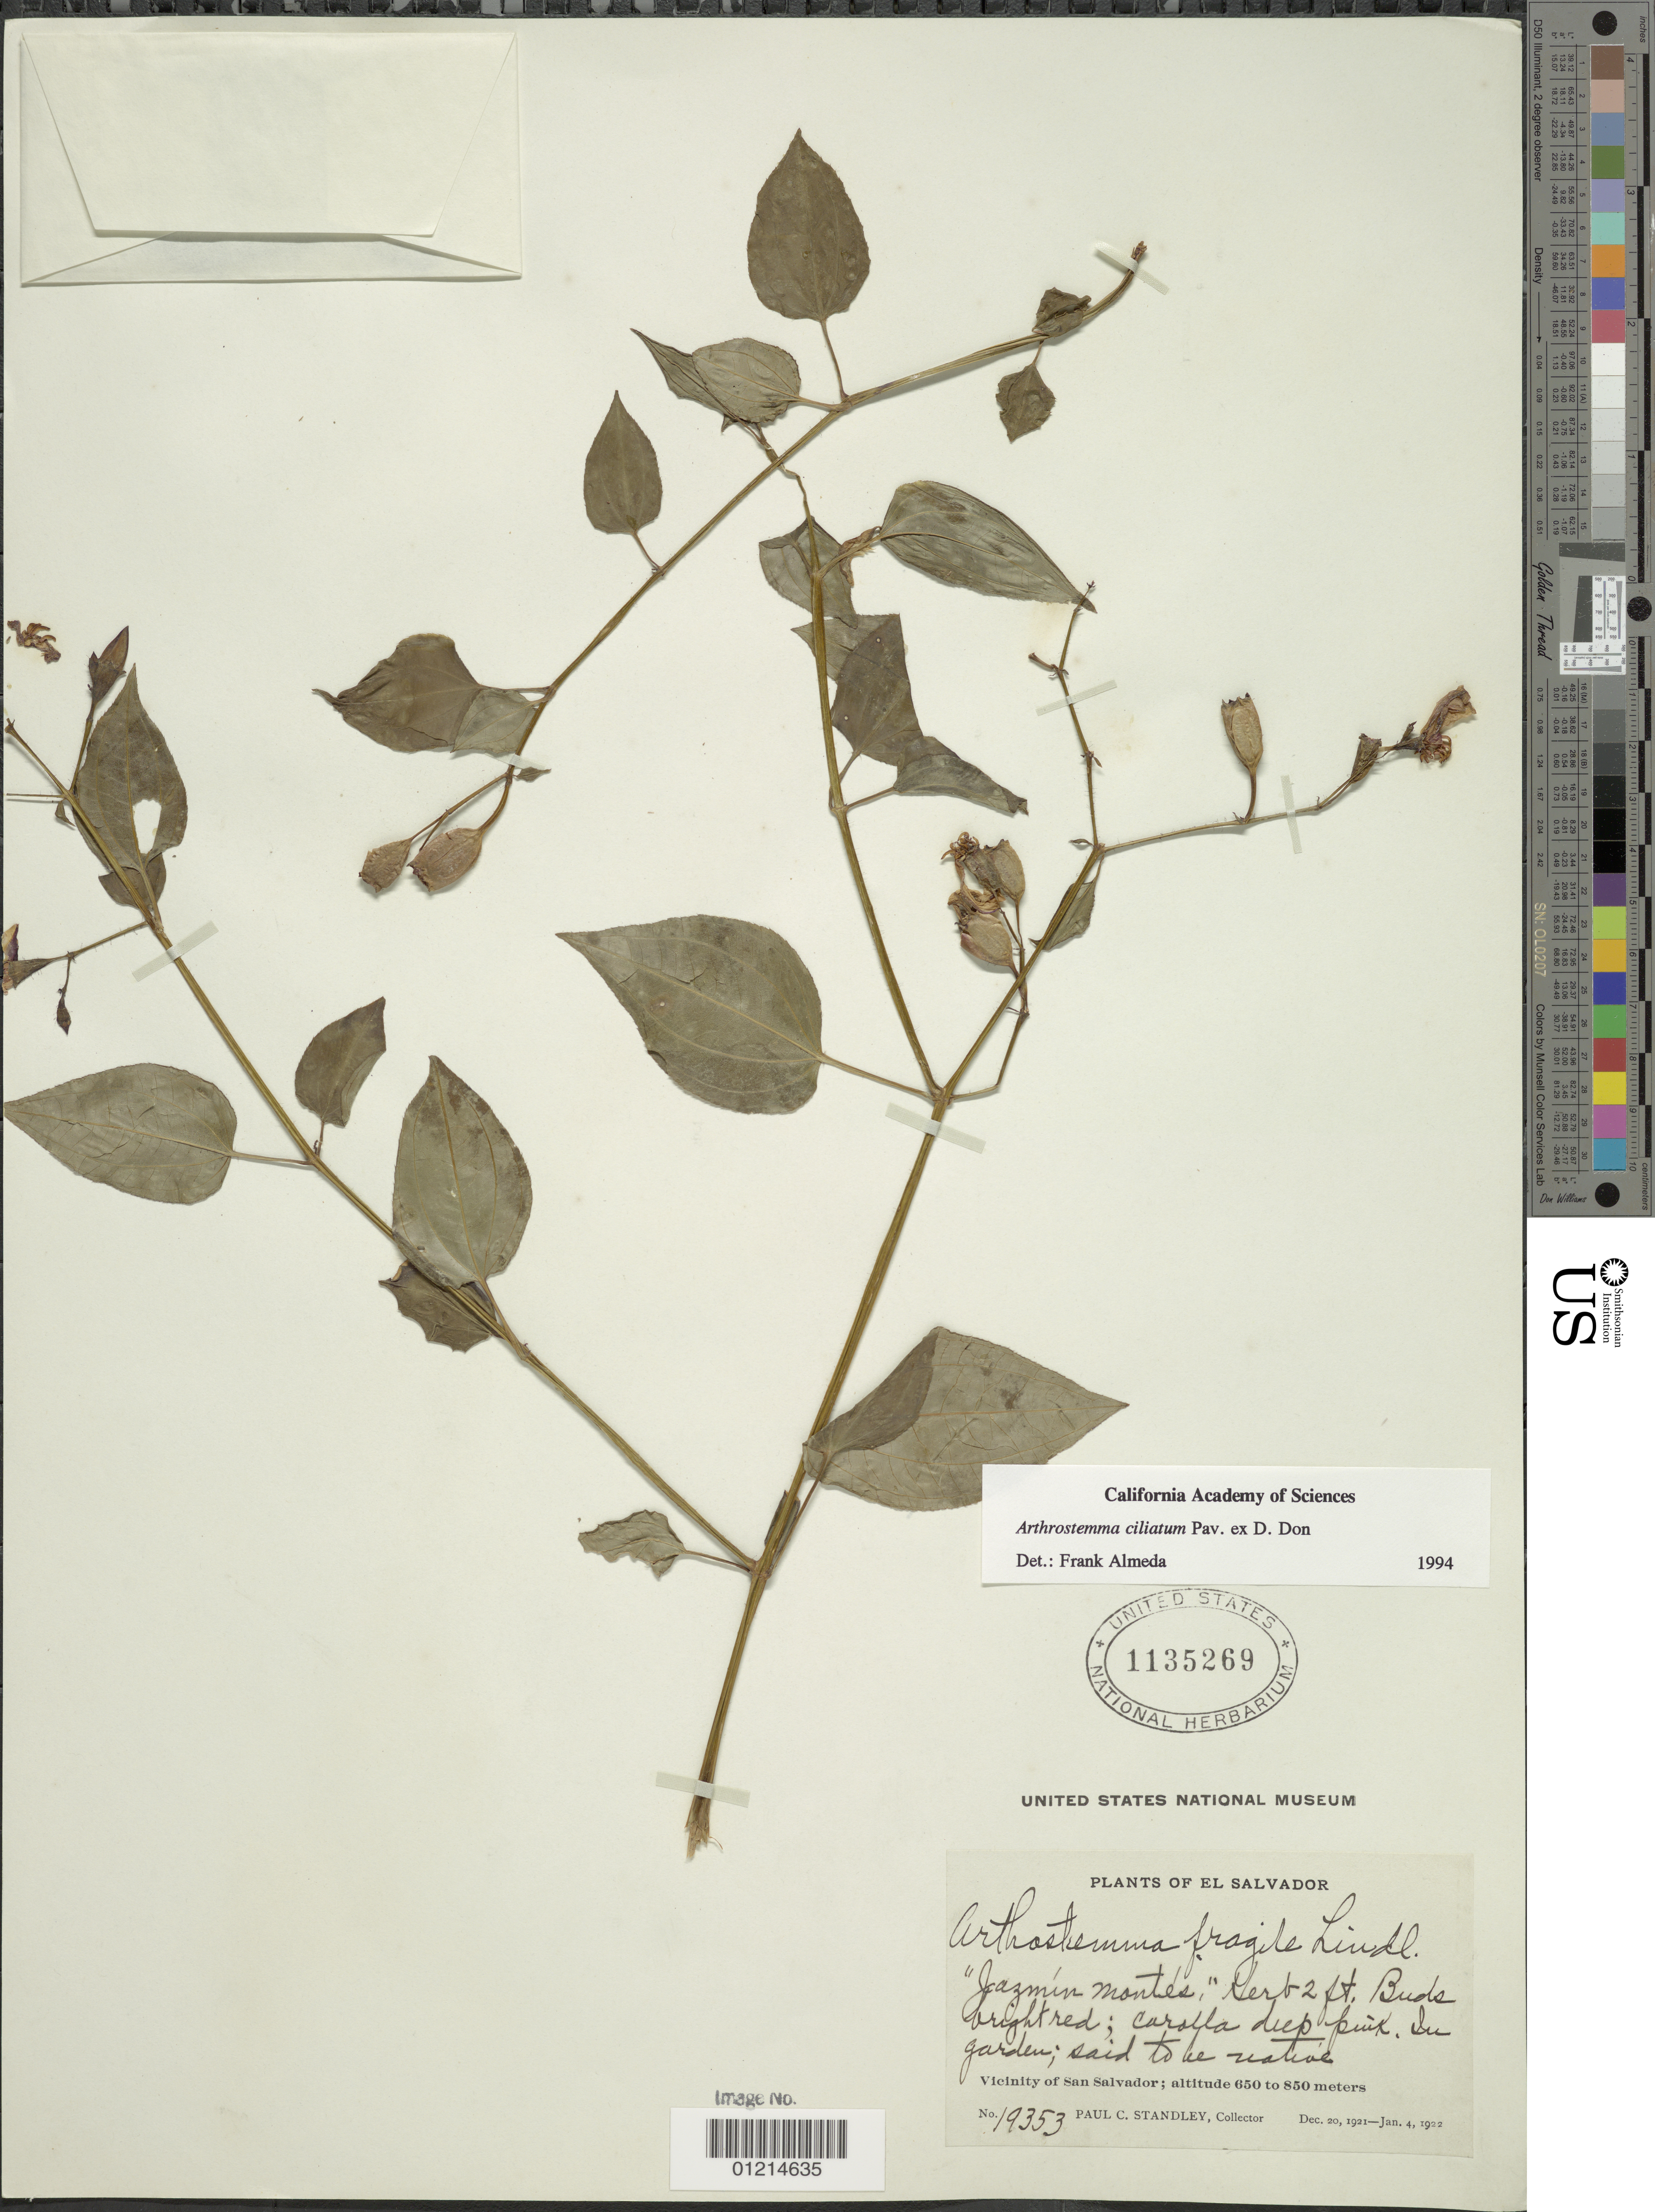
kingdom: Plantae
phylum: Tracheophyta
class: Magnoliopsida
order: Myrtales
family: Melastomataceae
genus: Arthrostemma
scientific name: Arthrostemma ciliatum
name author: Pav. ex D. Don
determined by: Almeda, F.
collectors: P. C. Standley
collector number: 19353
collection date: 1921-12-20/1922-01-04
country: El Salvador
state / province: San Salvador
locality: Vicinity of San Salvador.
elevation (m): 650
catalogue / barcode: US 1135269